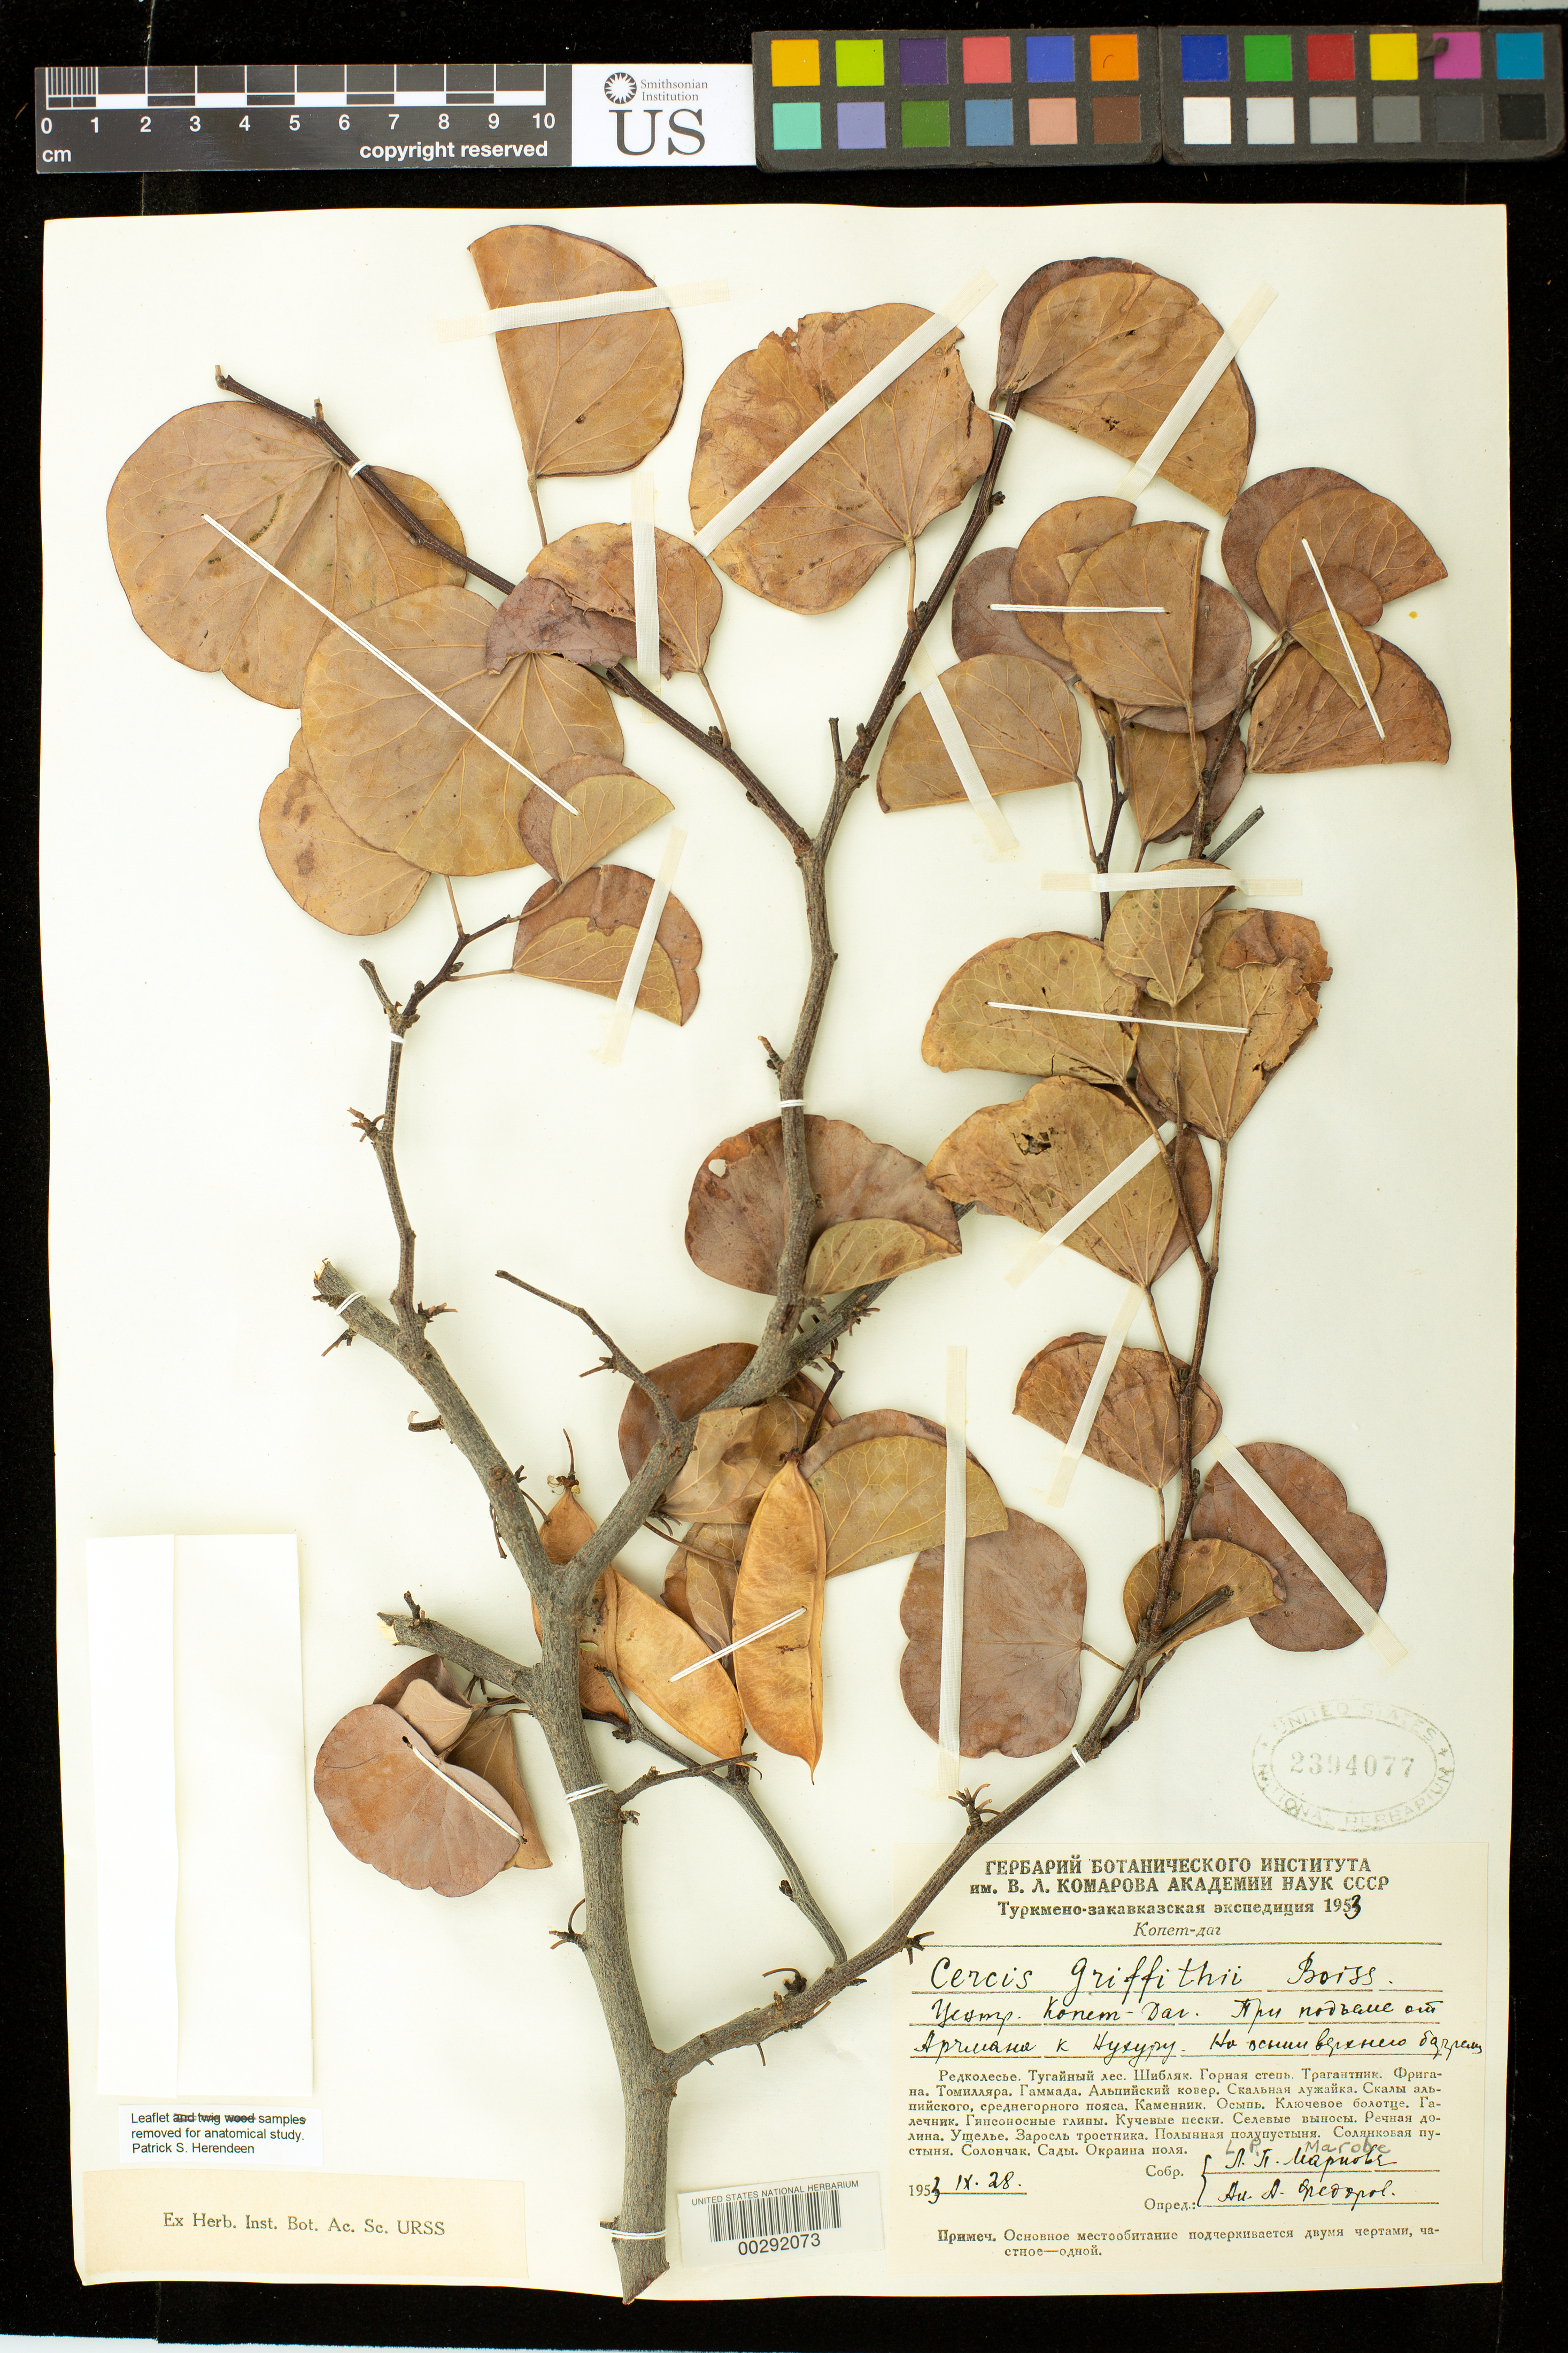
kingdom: Plantae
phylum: Tracheophyta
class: Magnoliopsida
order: Fabales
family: Fabaceae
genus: Cercis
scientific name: Cercis griffithii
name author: Boiss.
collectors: L. Marobe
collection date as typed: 28 Sep 1953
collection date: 1953-09-28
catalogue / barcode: US 2394077